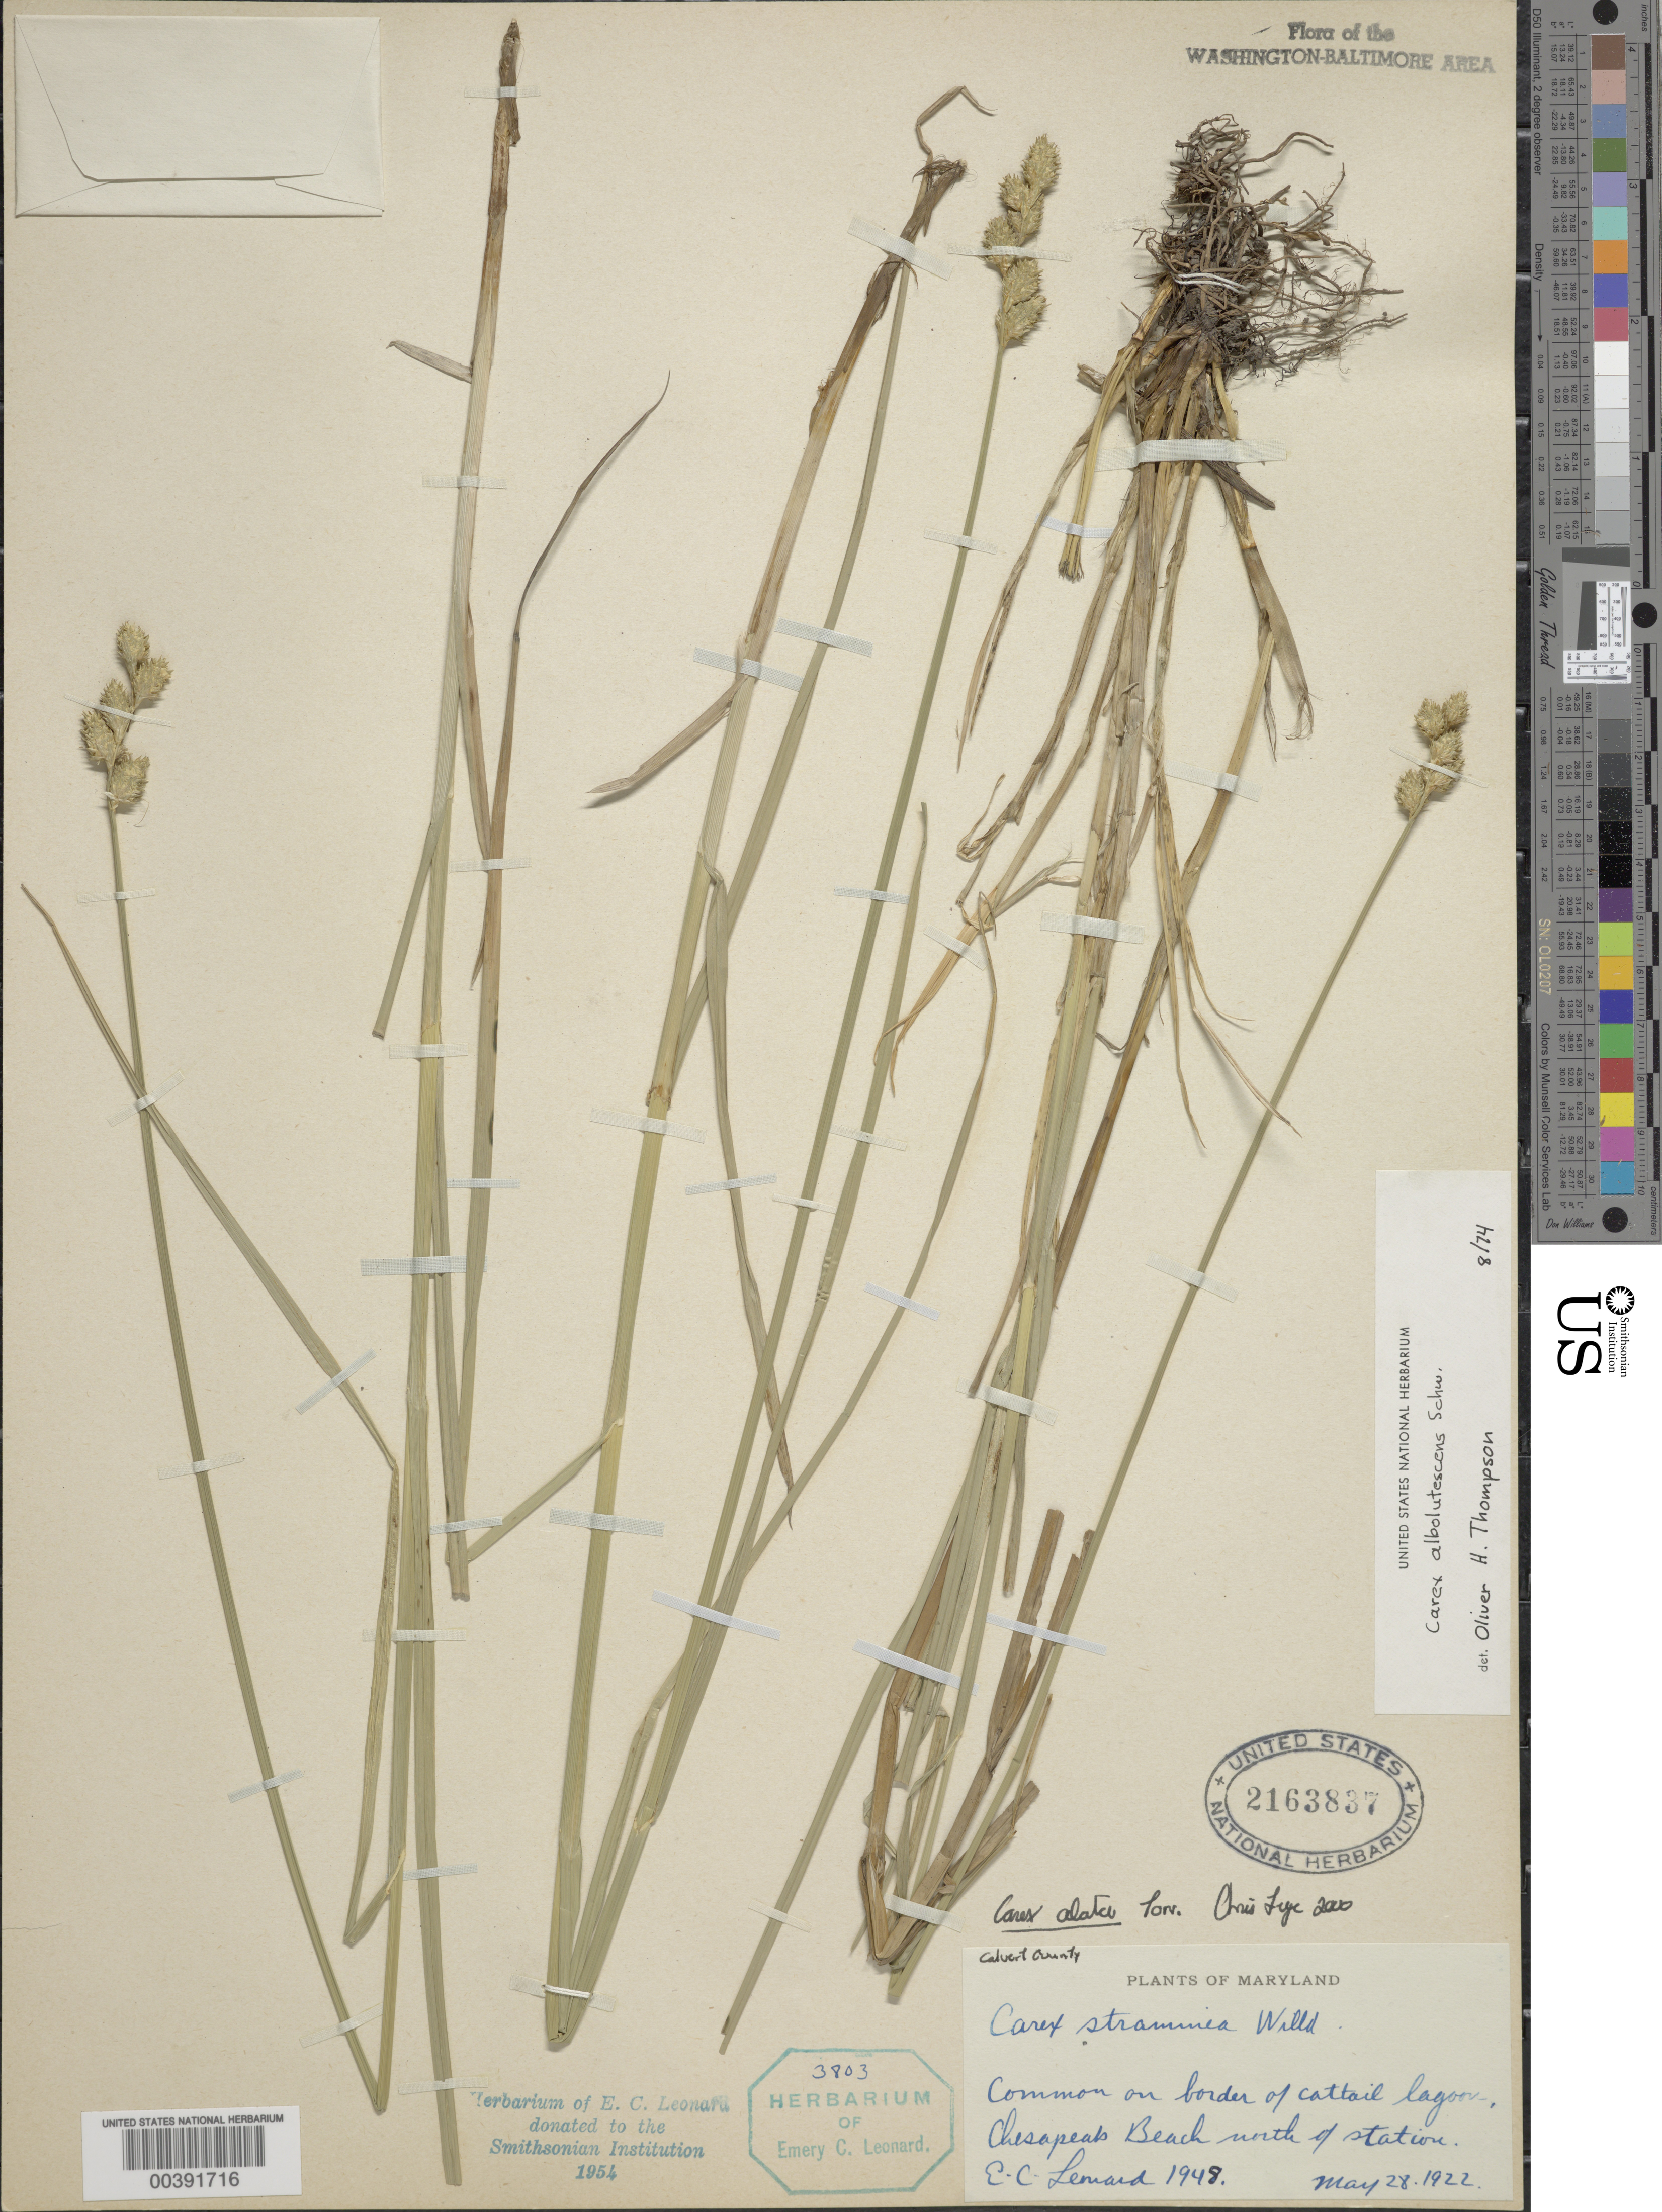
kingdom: Plantae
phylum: Tracheophyta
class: Liliopsida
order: Poales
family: Cyperaceae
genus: Carex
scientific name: Carex albolutescens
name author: Schwein.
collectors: E. C. Leonard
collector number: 1948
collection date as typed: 28 May 1922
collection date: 1922-05-28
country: United States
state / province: Maryland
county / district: Calvert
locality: Chesapeake Beach, north of Station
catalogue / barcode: US 2163837